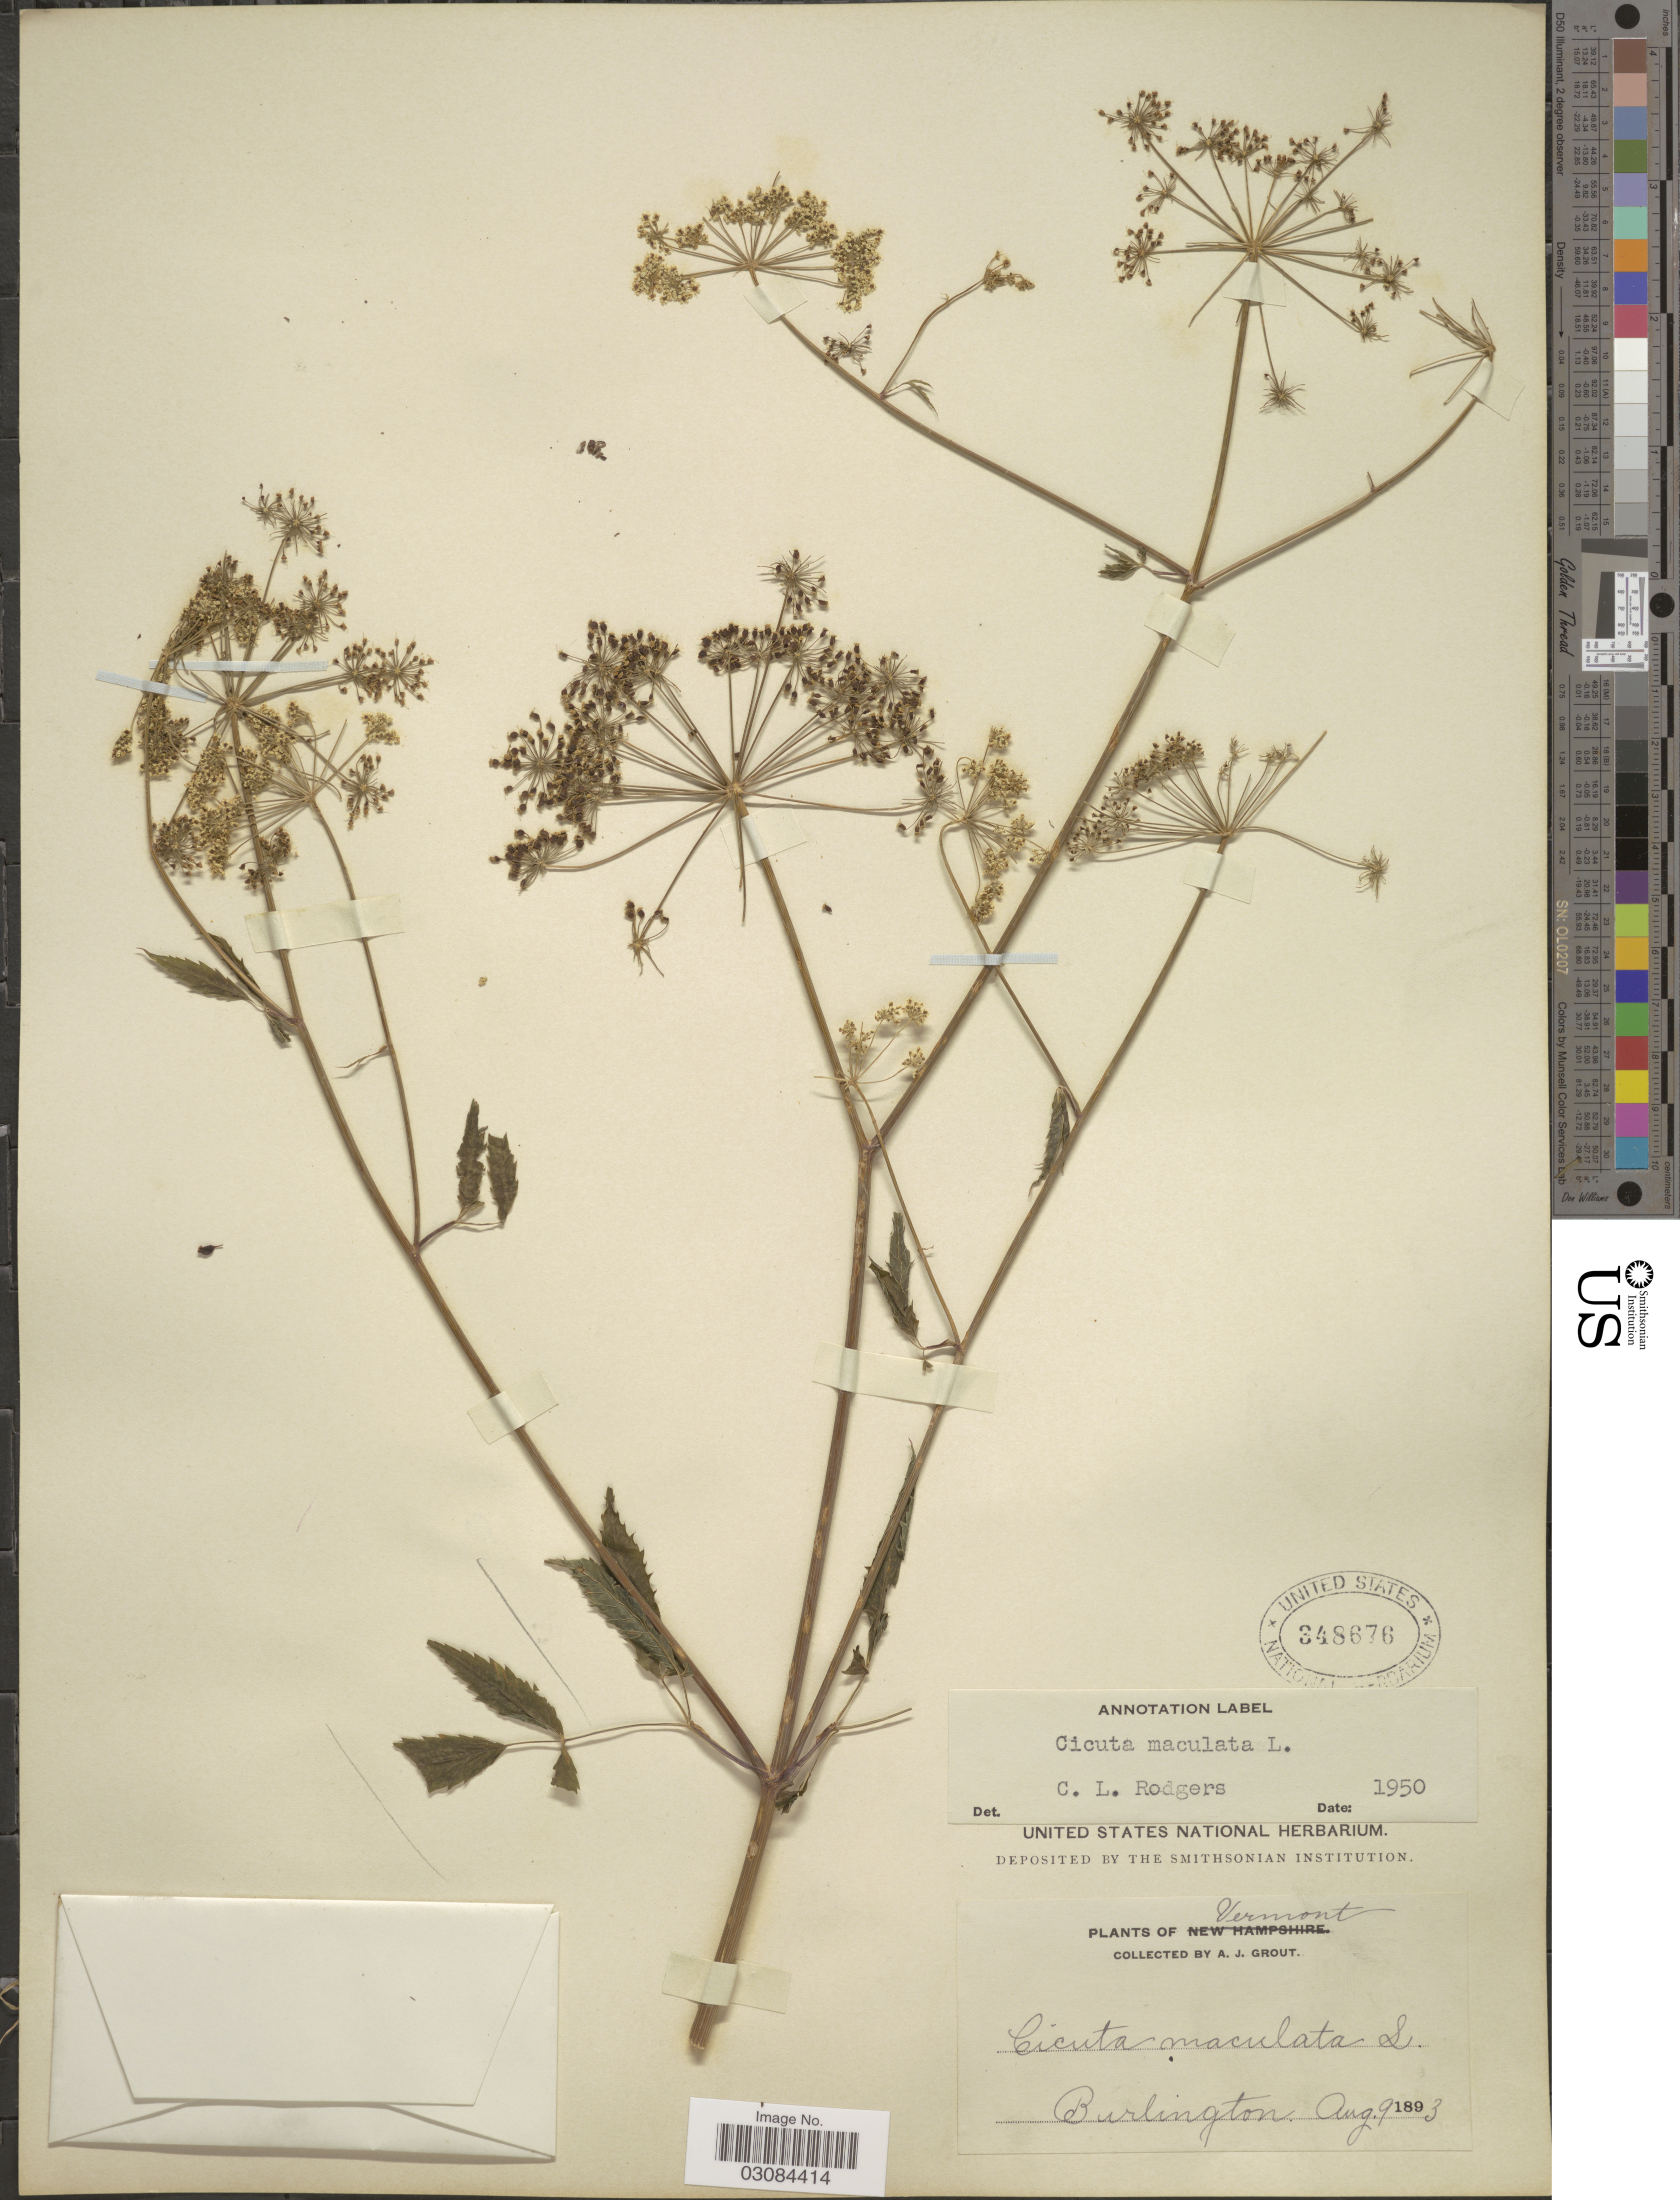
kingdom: Plantae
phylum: Tracheophyta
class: Magnoliopsida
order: Apiales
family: Apiaceae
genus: Cicuta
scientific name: Cicuta maculata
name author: L.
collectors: A. J. Grout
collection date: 1893-08-09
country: United States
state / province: Vermont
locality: Burlington.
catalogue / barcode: US 348676